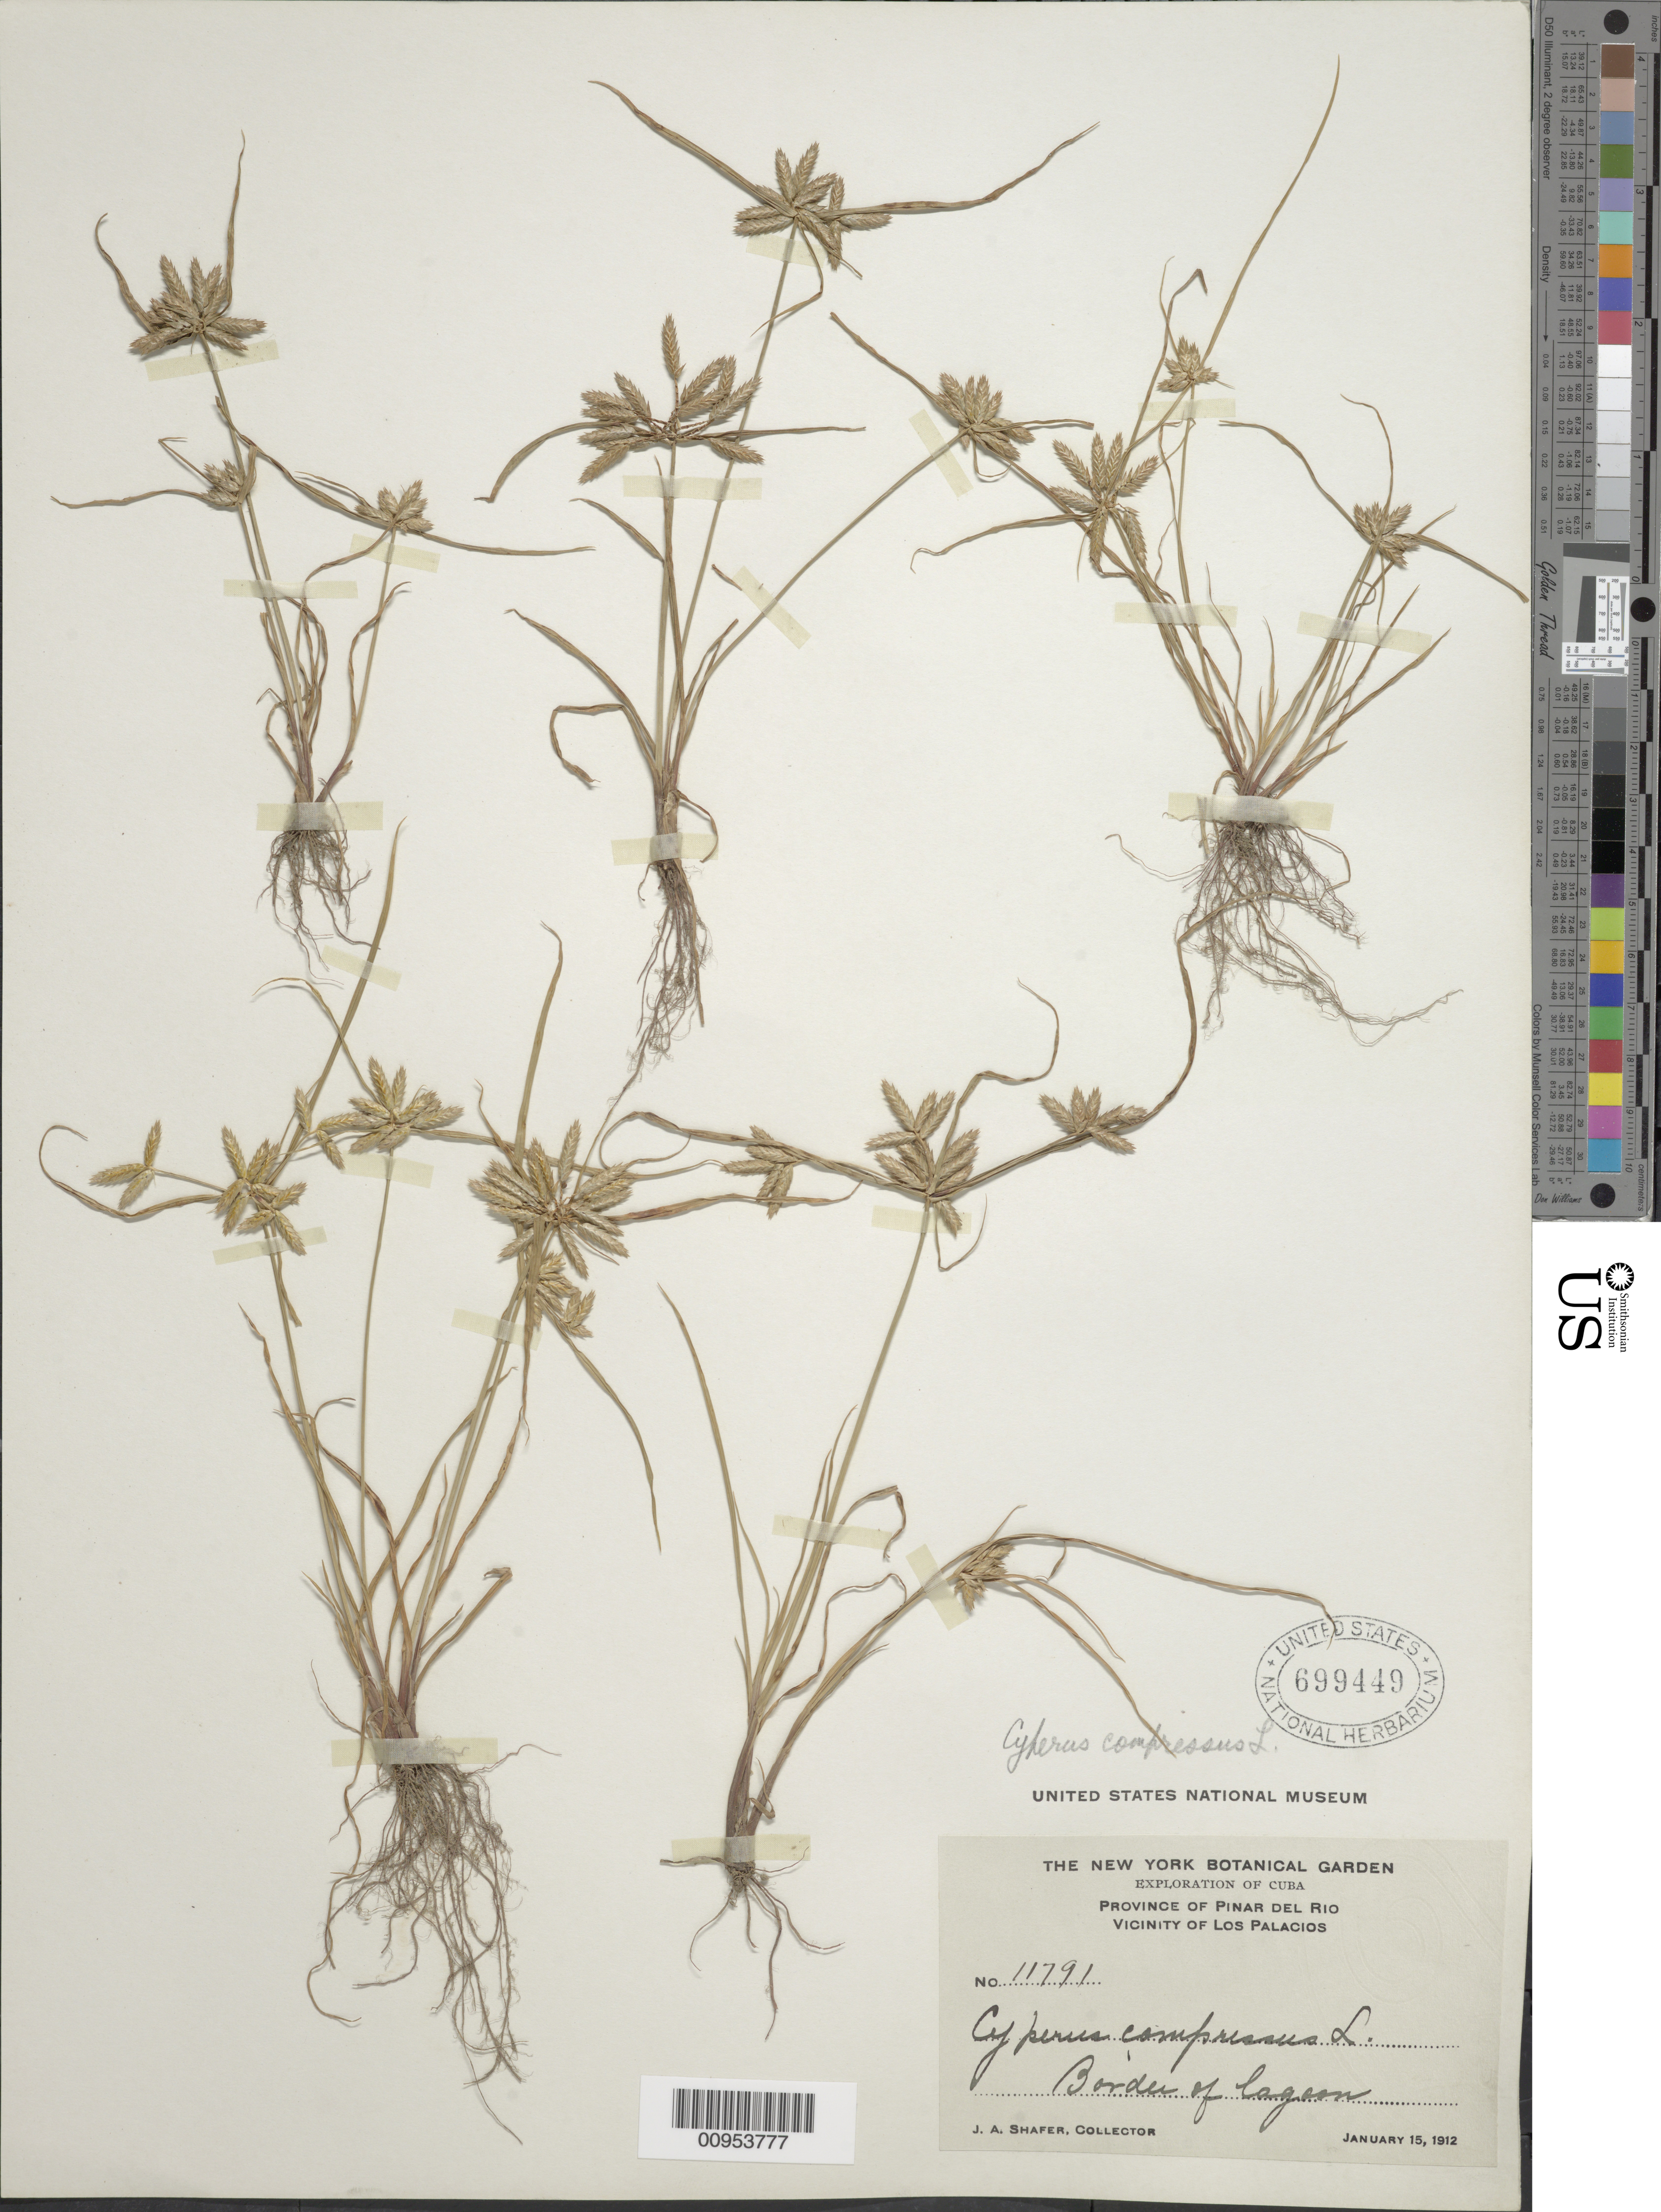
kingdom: Plantae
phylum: Tracheophyta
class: Liliopsida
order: Poales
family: Cyperaceae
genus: Cyperus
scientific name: Cyperus compressus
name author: L.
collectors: J. A. Shafer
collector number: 11791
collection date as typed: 15 Jan 1912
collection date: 1912-01-15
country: Cuba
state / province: Pinar del Rio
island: Cuba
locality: Vicinity of Los Palacios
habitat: Border of lagoon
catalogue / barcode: US 699449